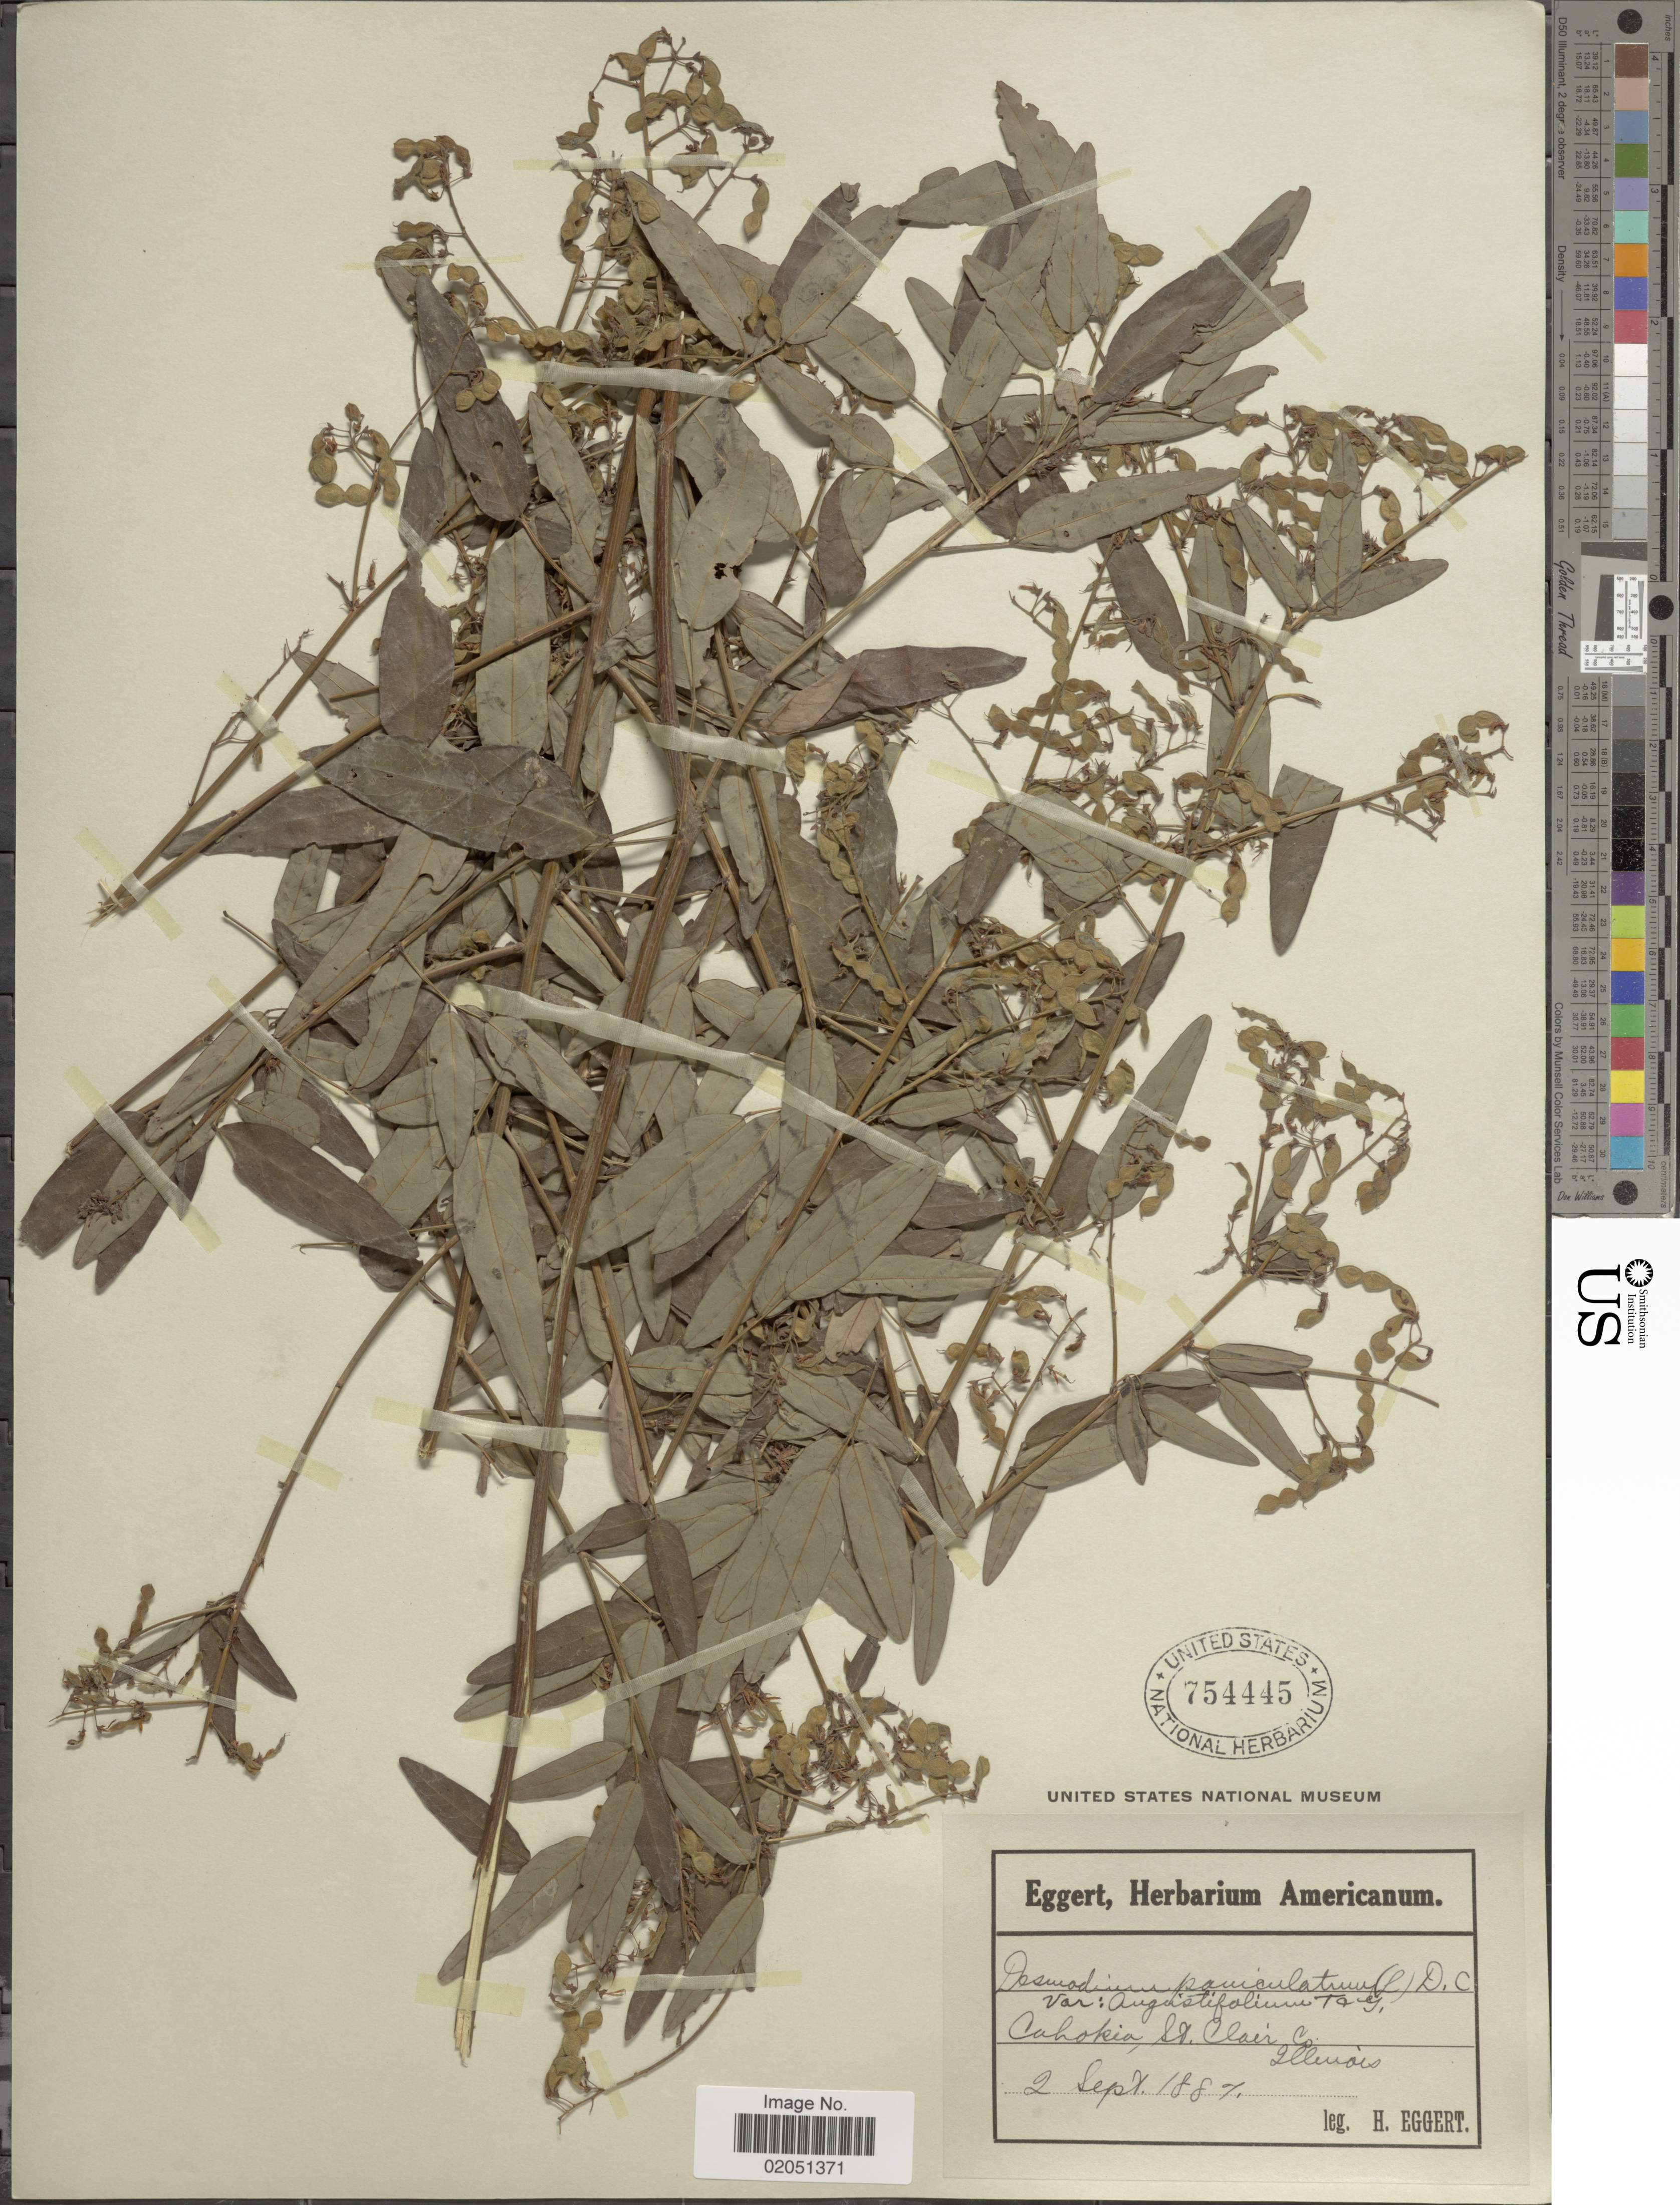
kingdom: Plantae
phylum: Tracheophyta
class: Magnoliopsida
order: Fabales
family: Fabaceae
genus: Desmodium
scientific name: Desmodium paniculatum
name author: (L.) DC.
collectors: H. Eggert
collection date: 1887-09-02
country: United States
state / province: Illinois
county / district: St. Clair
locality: Cahokia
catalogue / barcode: US 754445